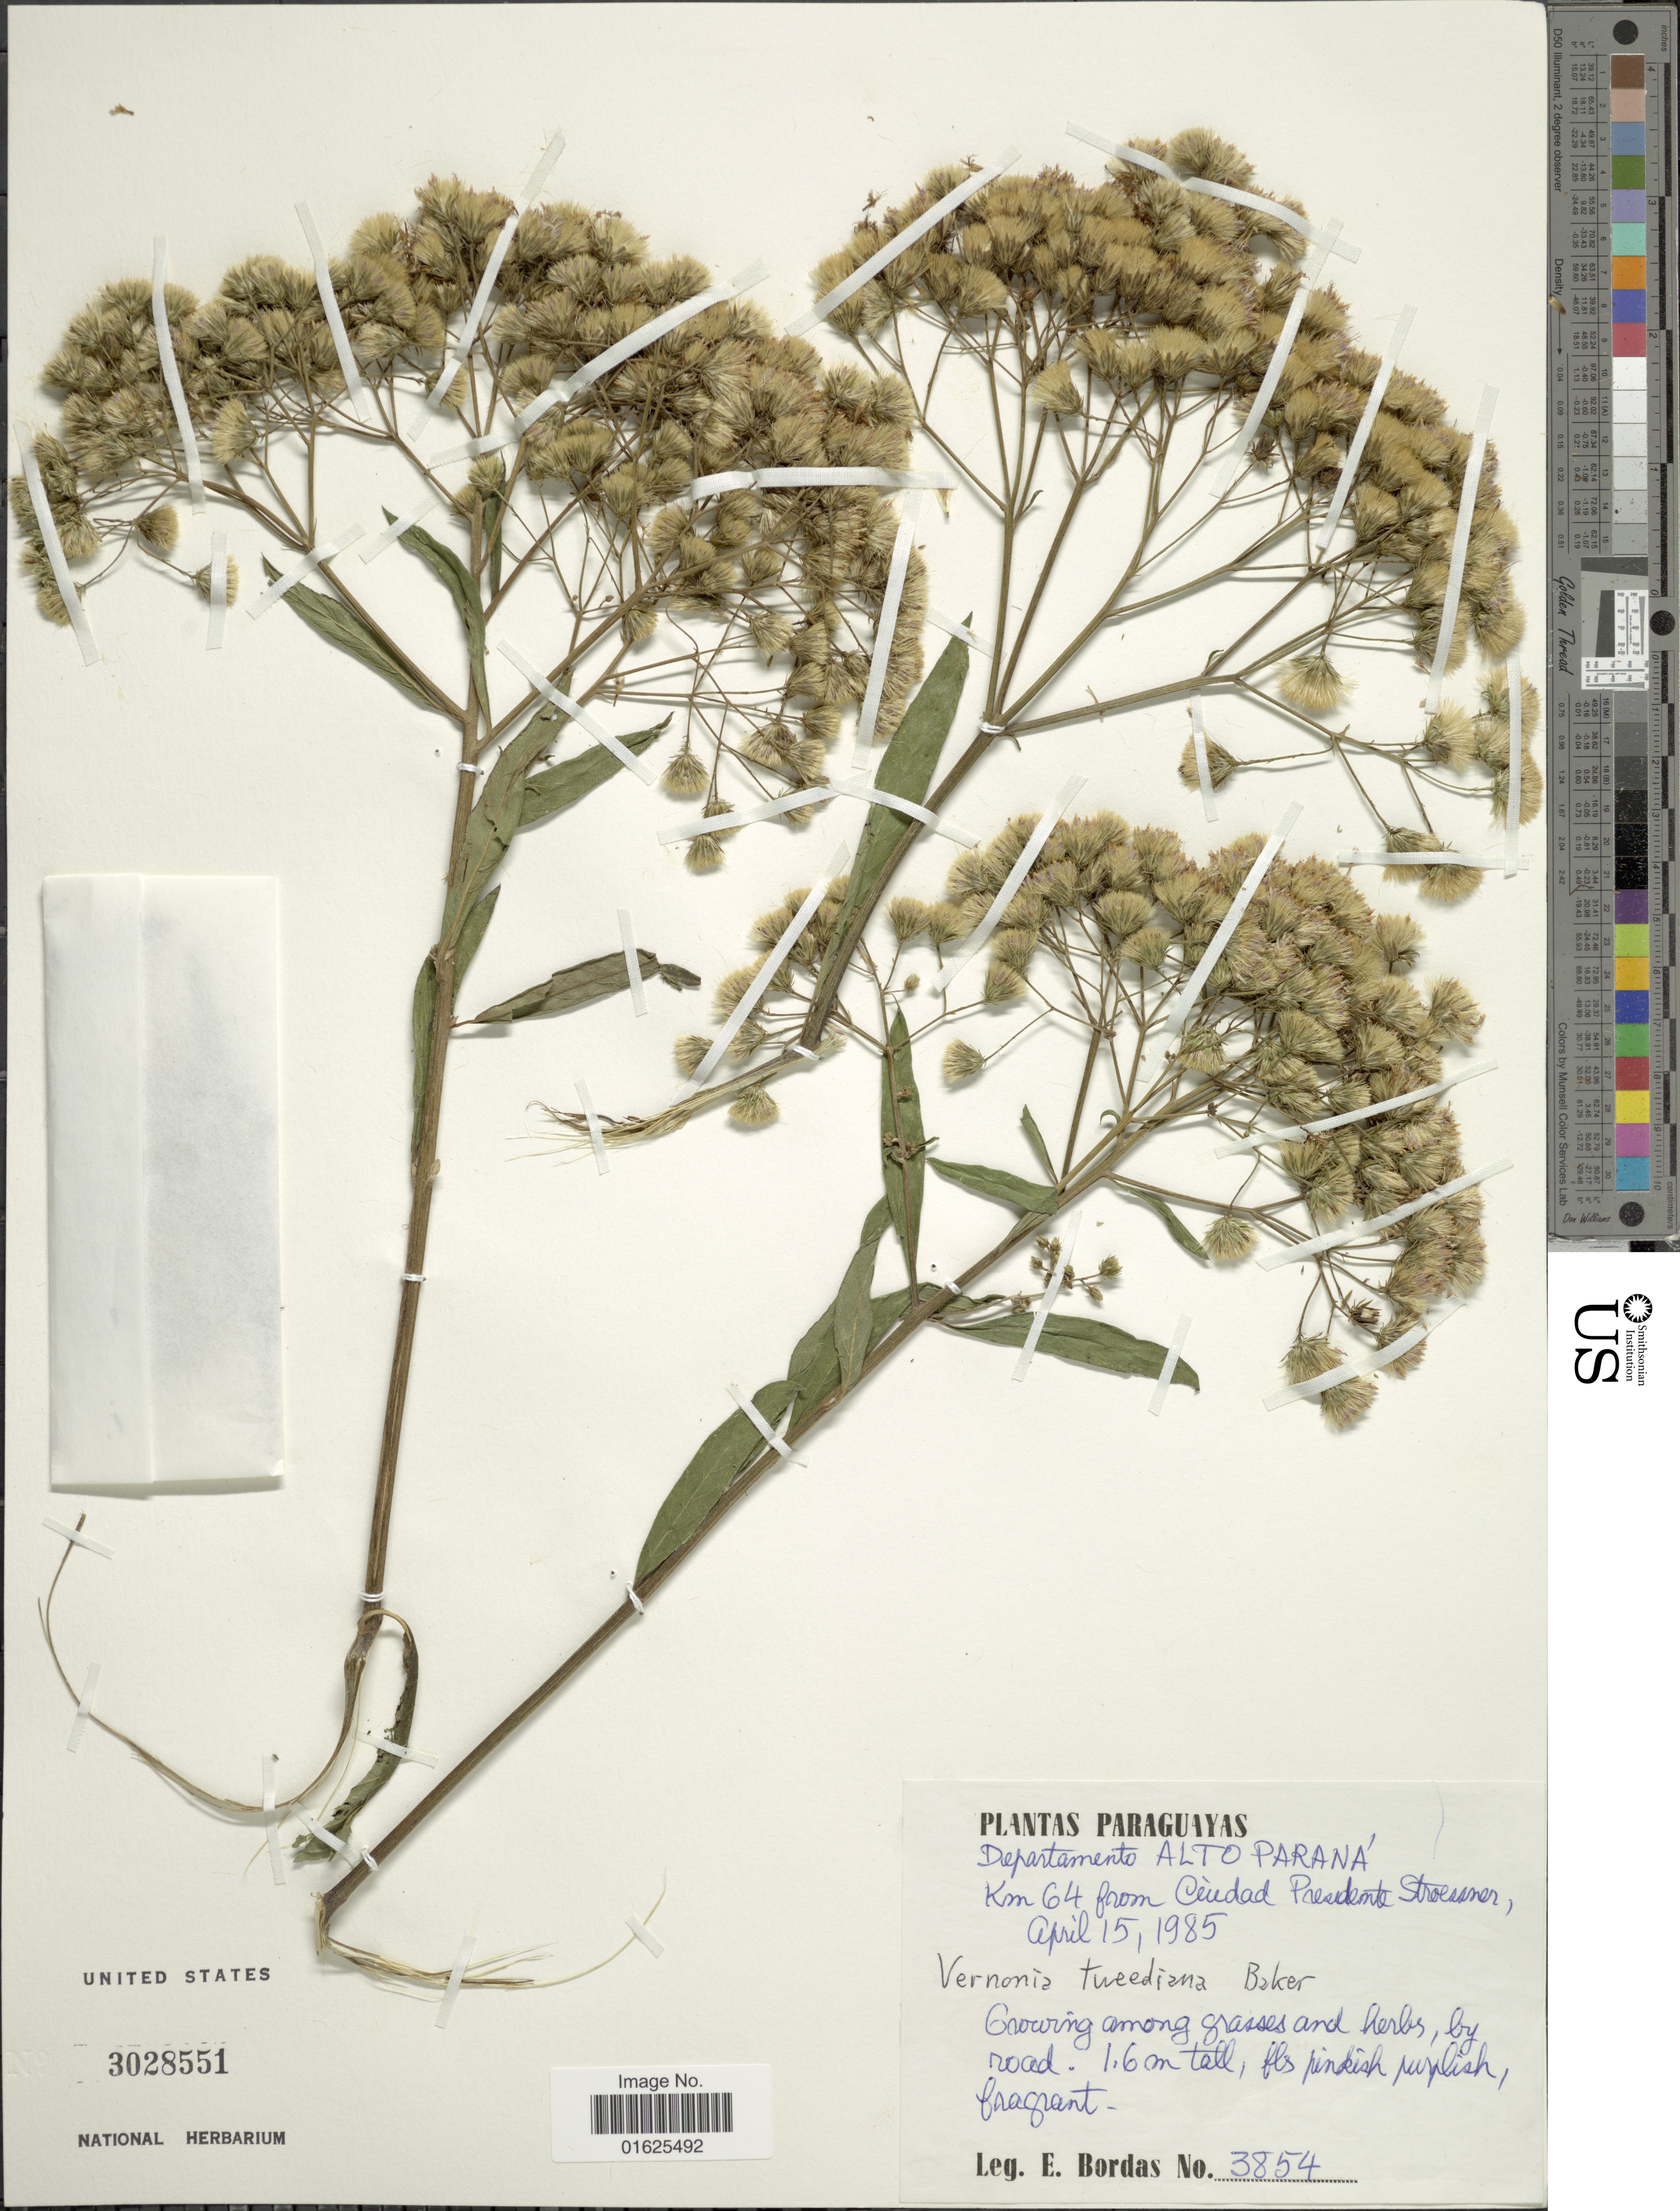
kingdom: Plantae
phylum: Tracheophyta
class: Magnoliopsida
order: Asterales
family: Asteraceae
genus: Vernonanthura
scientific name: Vernonanthura tweedieana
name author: (Baker) H. Rob.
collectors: E. Bordas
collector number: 3854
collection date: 1985-04-15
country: Paraguay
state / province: Alto Parana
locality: Departamento Alto Paraná, km 64 from Ciudad Presidente Stroessner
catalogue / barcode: US 3028551